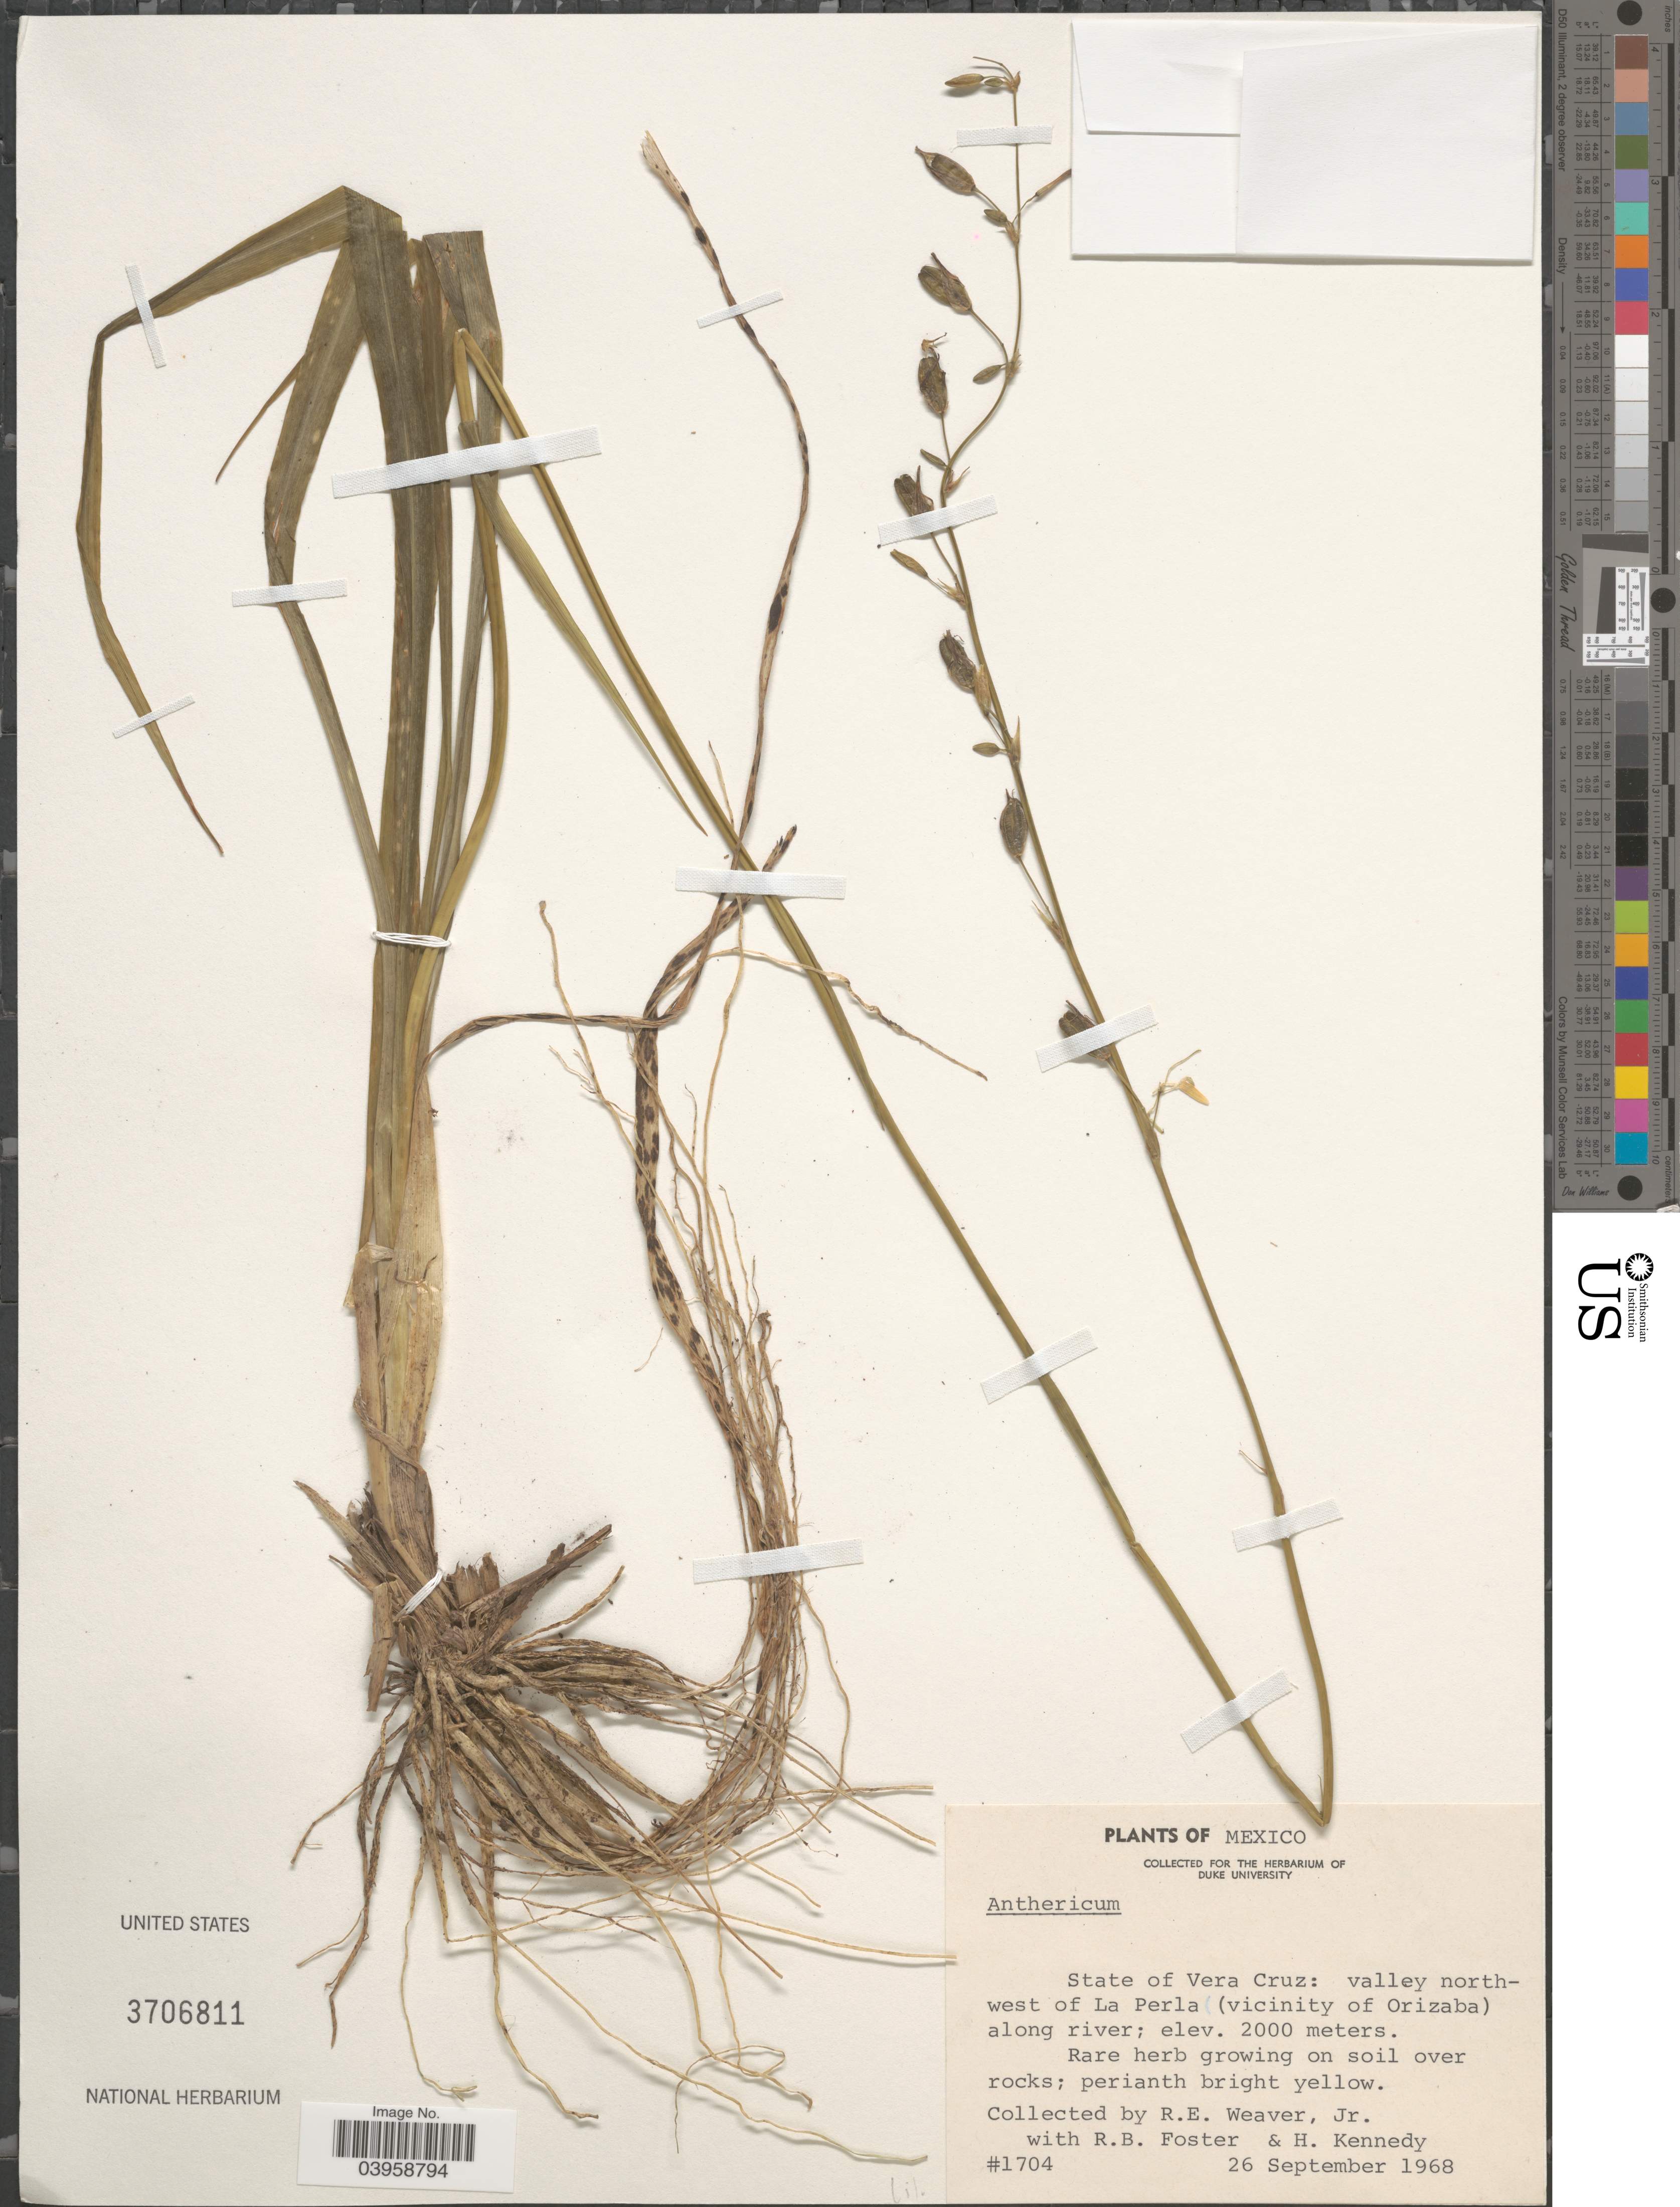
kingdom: Plantae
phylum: Tracheophyta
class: Liliopsida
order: Asparagales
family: Asparagaceae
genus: Anthericum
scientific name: Anthericum sp.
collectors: R. Weaver Jr., R. B. Foster & H. Kennedy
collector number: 1704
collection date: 1968-09-26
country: Mexico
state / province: Veracruz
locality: State of Vera Cruz: valley northwest of La Perla (vicinity of Orizaba) along river.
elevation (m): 2000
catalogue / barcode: US 3706811